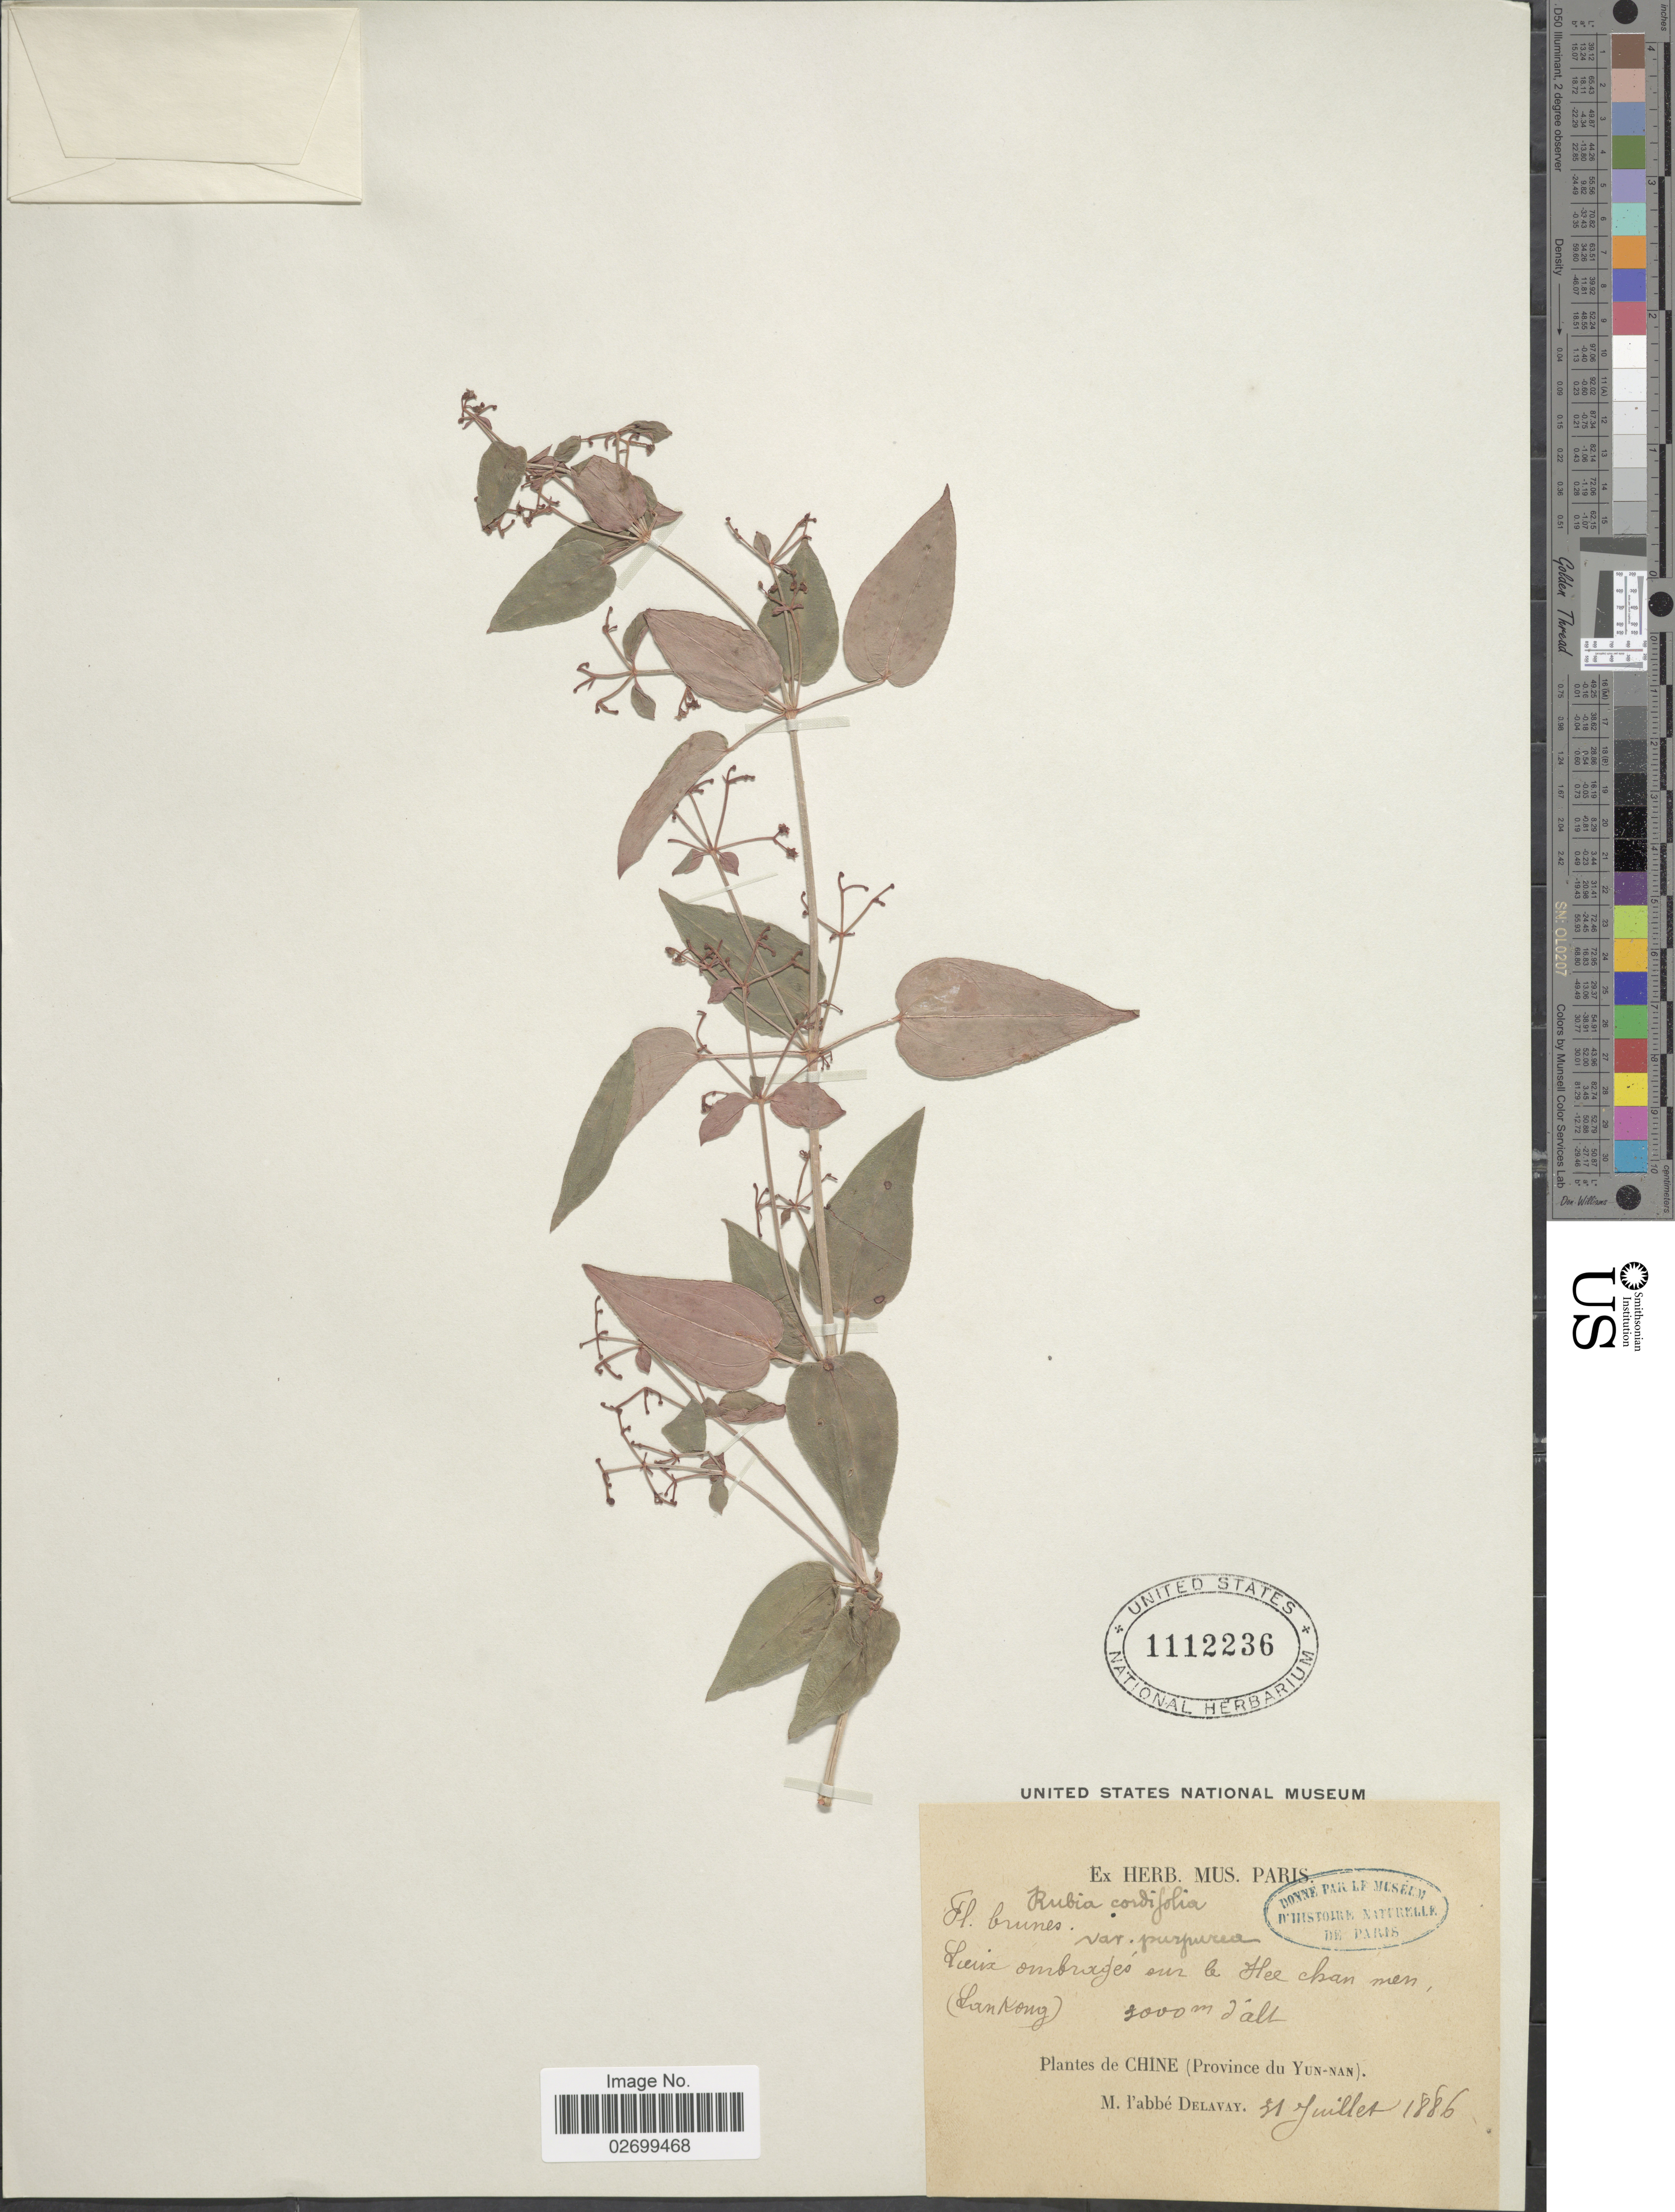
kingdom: Plantae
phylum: Tracheophyta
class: Magnoliopsida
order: Gentianales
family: Rubiaceae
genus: Rubia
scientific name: Rubia cordifolia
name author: L.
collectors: P. Delavay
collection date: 1886-07-31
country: China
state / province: Yunnan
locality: Lieux ombrages sur le Hee chan men (LanKong).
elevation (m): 2000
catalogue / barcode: US 1112236